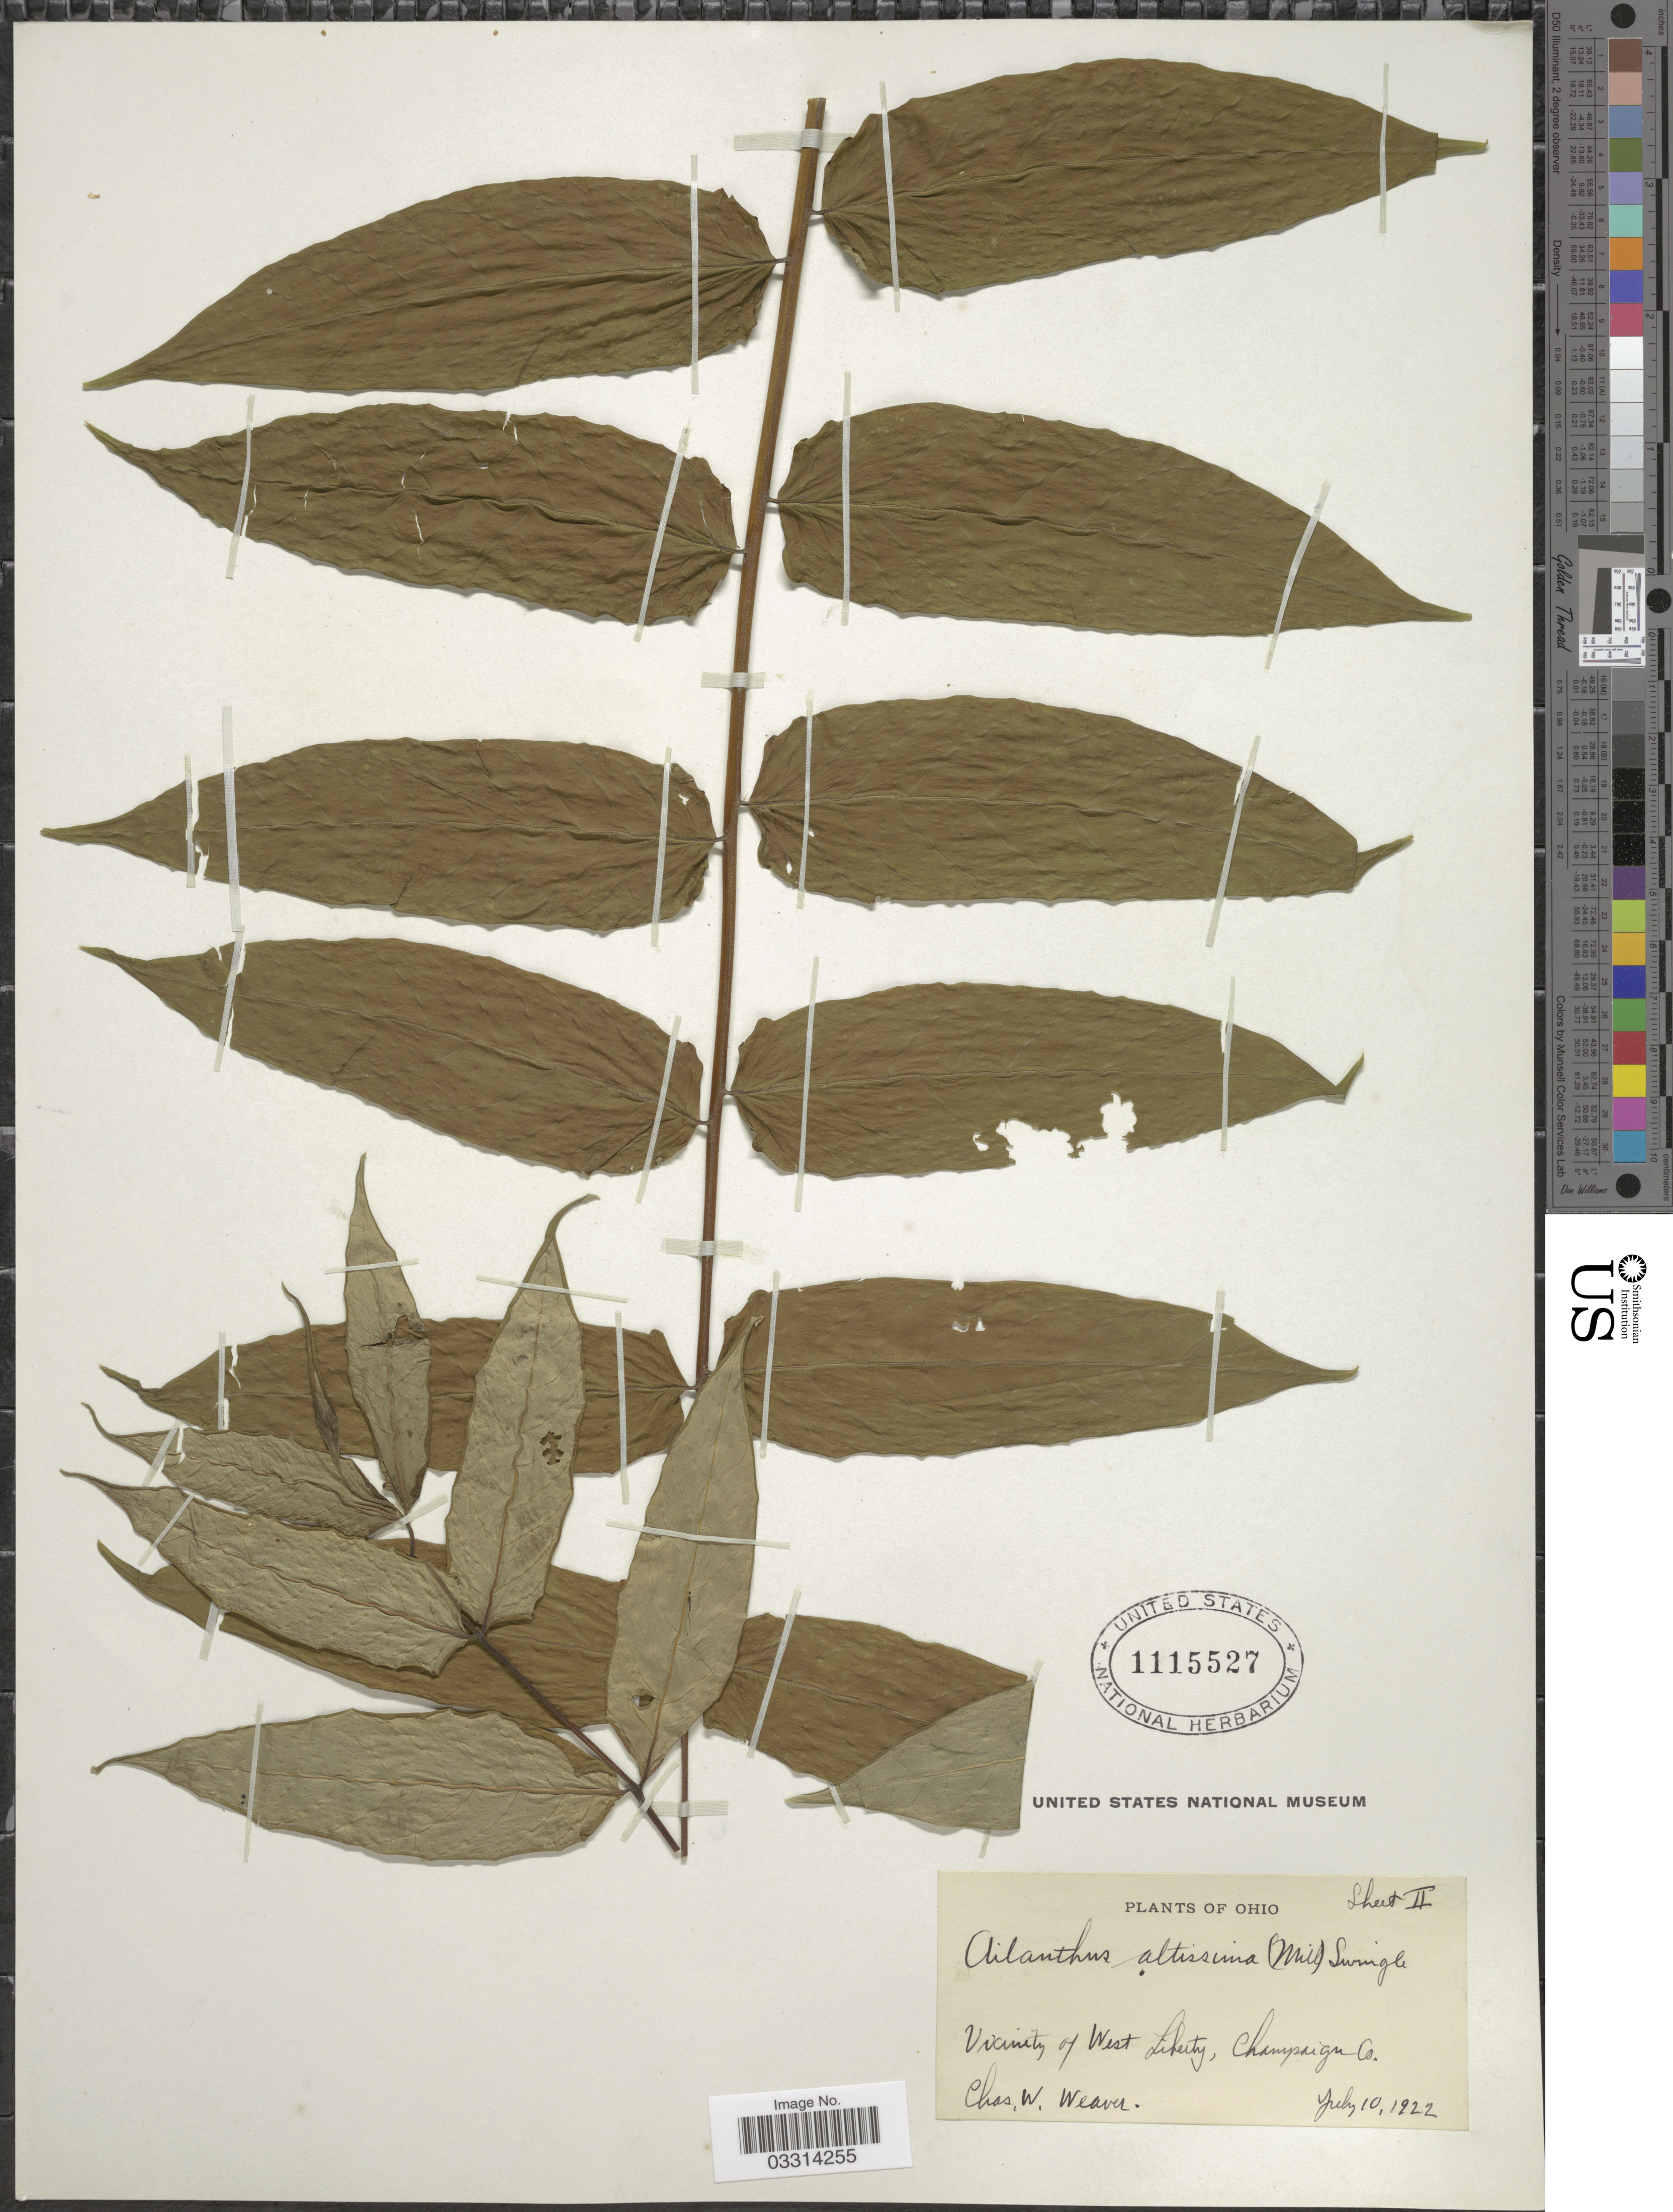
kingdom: Plantae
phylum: Tracheophyta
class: Magnoliopsida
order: Sapindales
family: Simaroubaceae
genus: Ailanthus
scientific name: Ailanthus altissima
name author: (Mill.) Swingle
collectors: C. Weaver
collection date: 1922-07-10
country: United States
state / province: Ohio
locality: Vicinity of West Liberty, Champaign Co.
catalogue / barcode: US 1115527